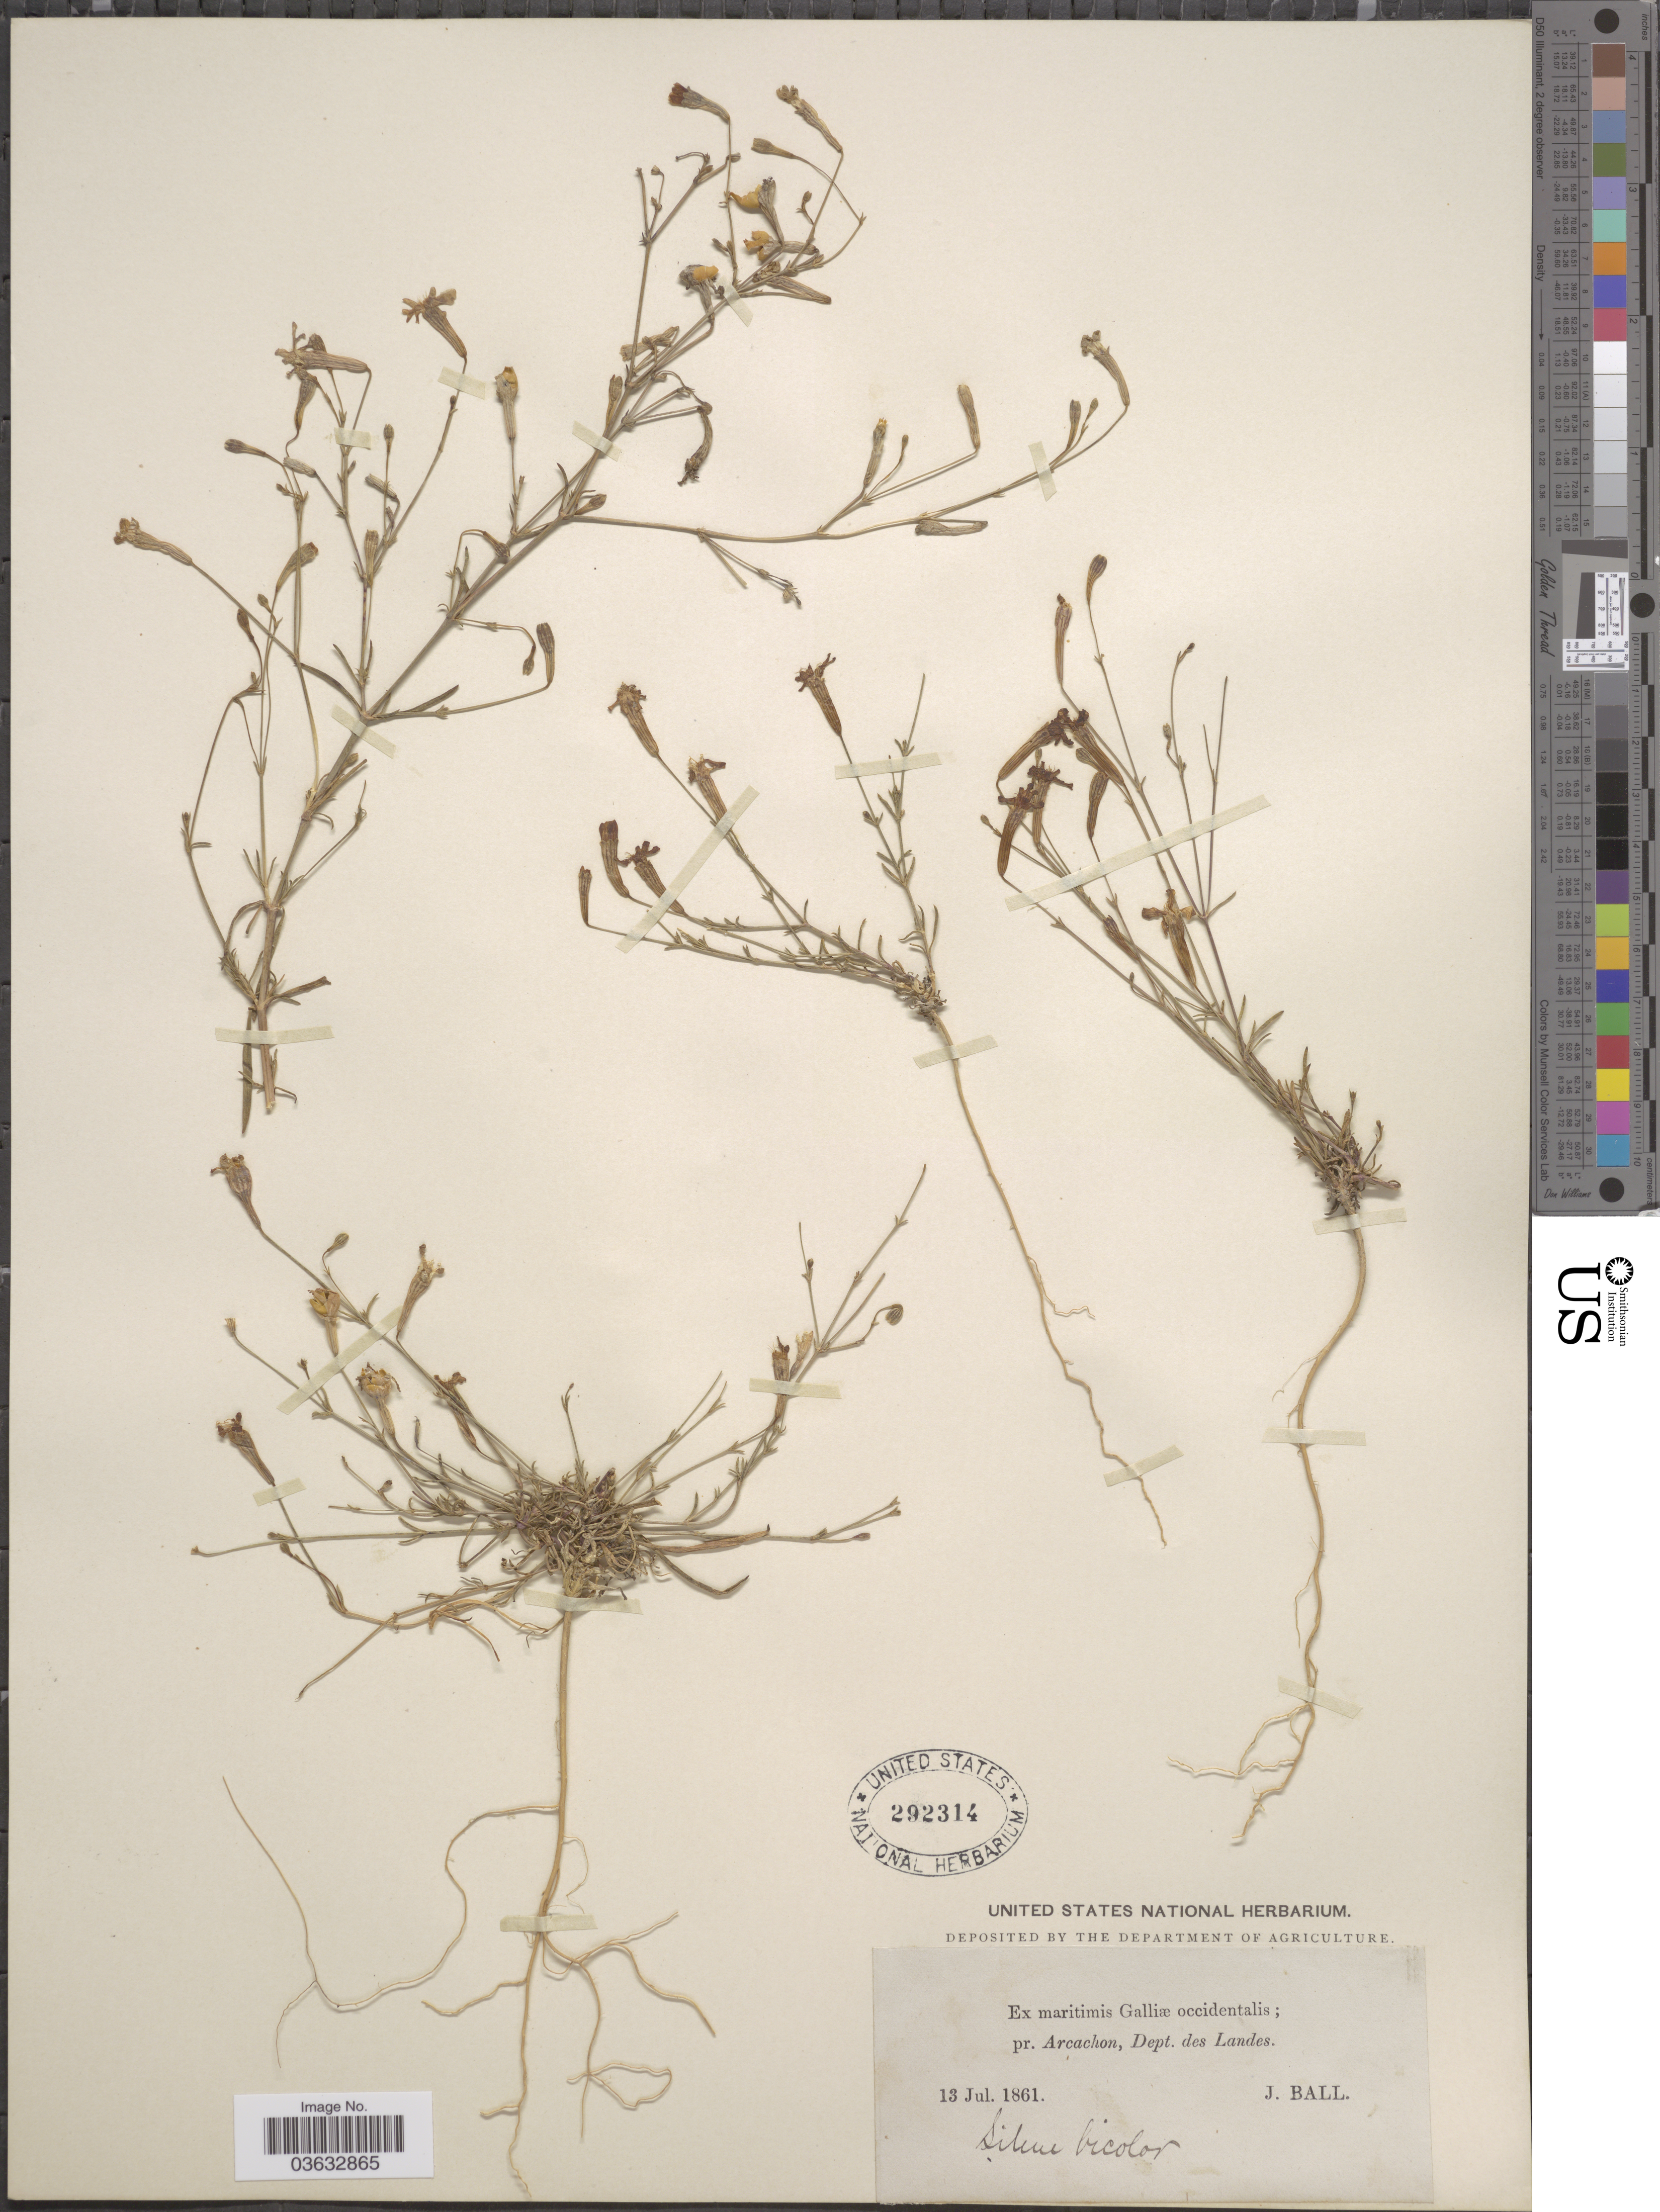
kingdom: Plantae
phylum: Tracheophyta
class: Magnoliopsida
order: Caryophyllales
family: Caryophyllaceae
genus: Silene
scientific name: Silene bicolor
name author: Moench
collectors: J. Ball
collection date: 1861-07-13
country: France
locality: Ex maritimis Galliæ occidentalis; pr. Arcachon, Dept. des Landes.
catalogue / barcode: US 292314